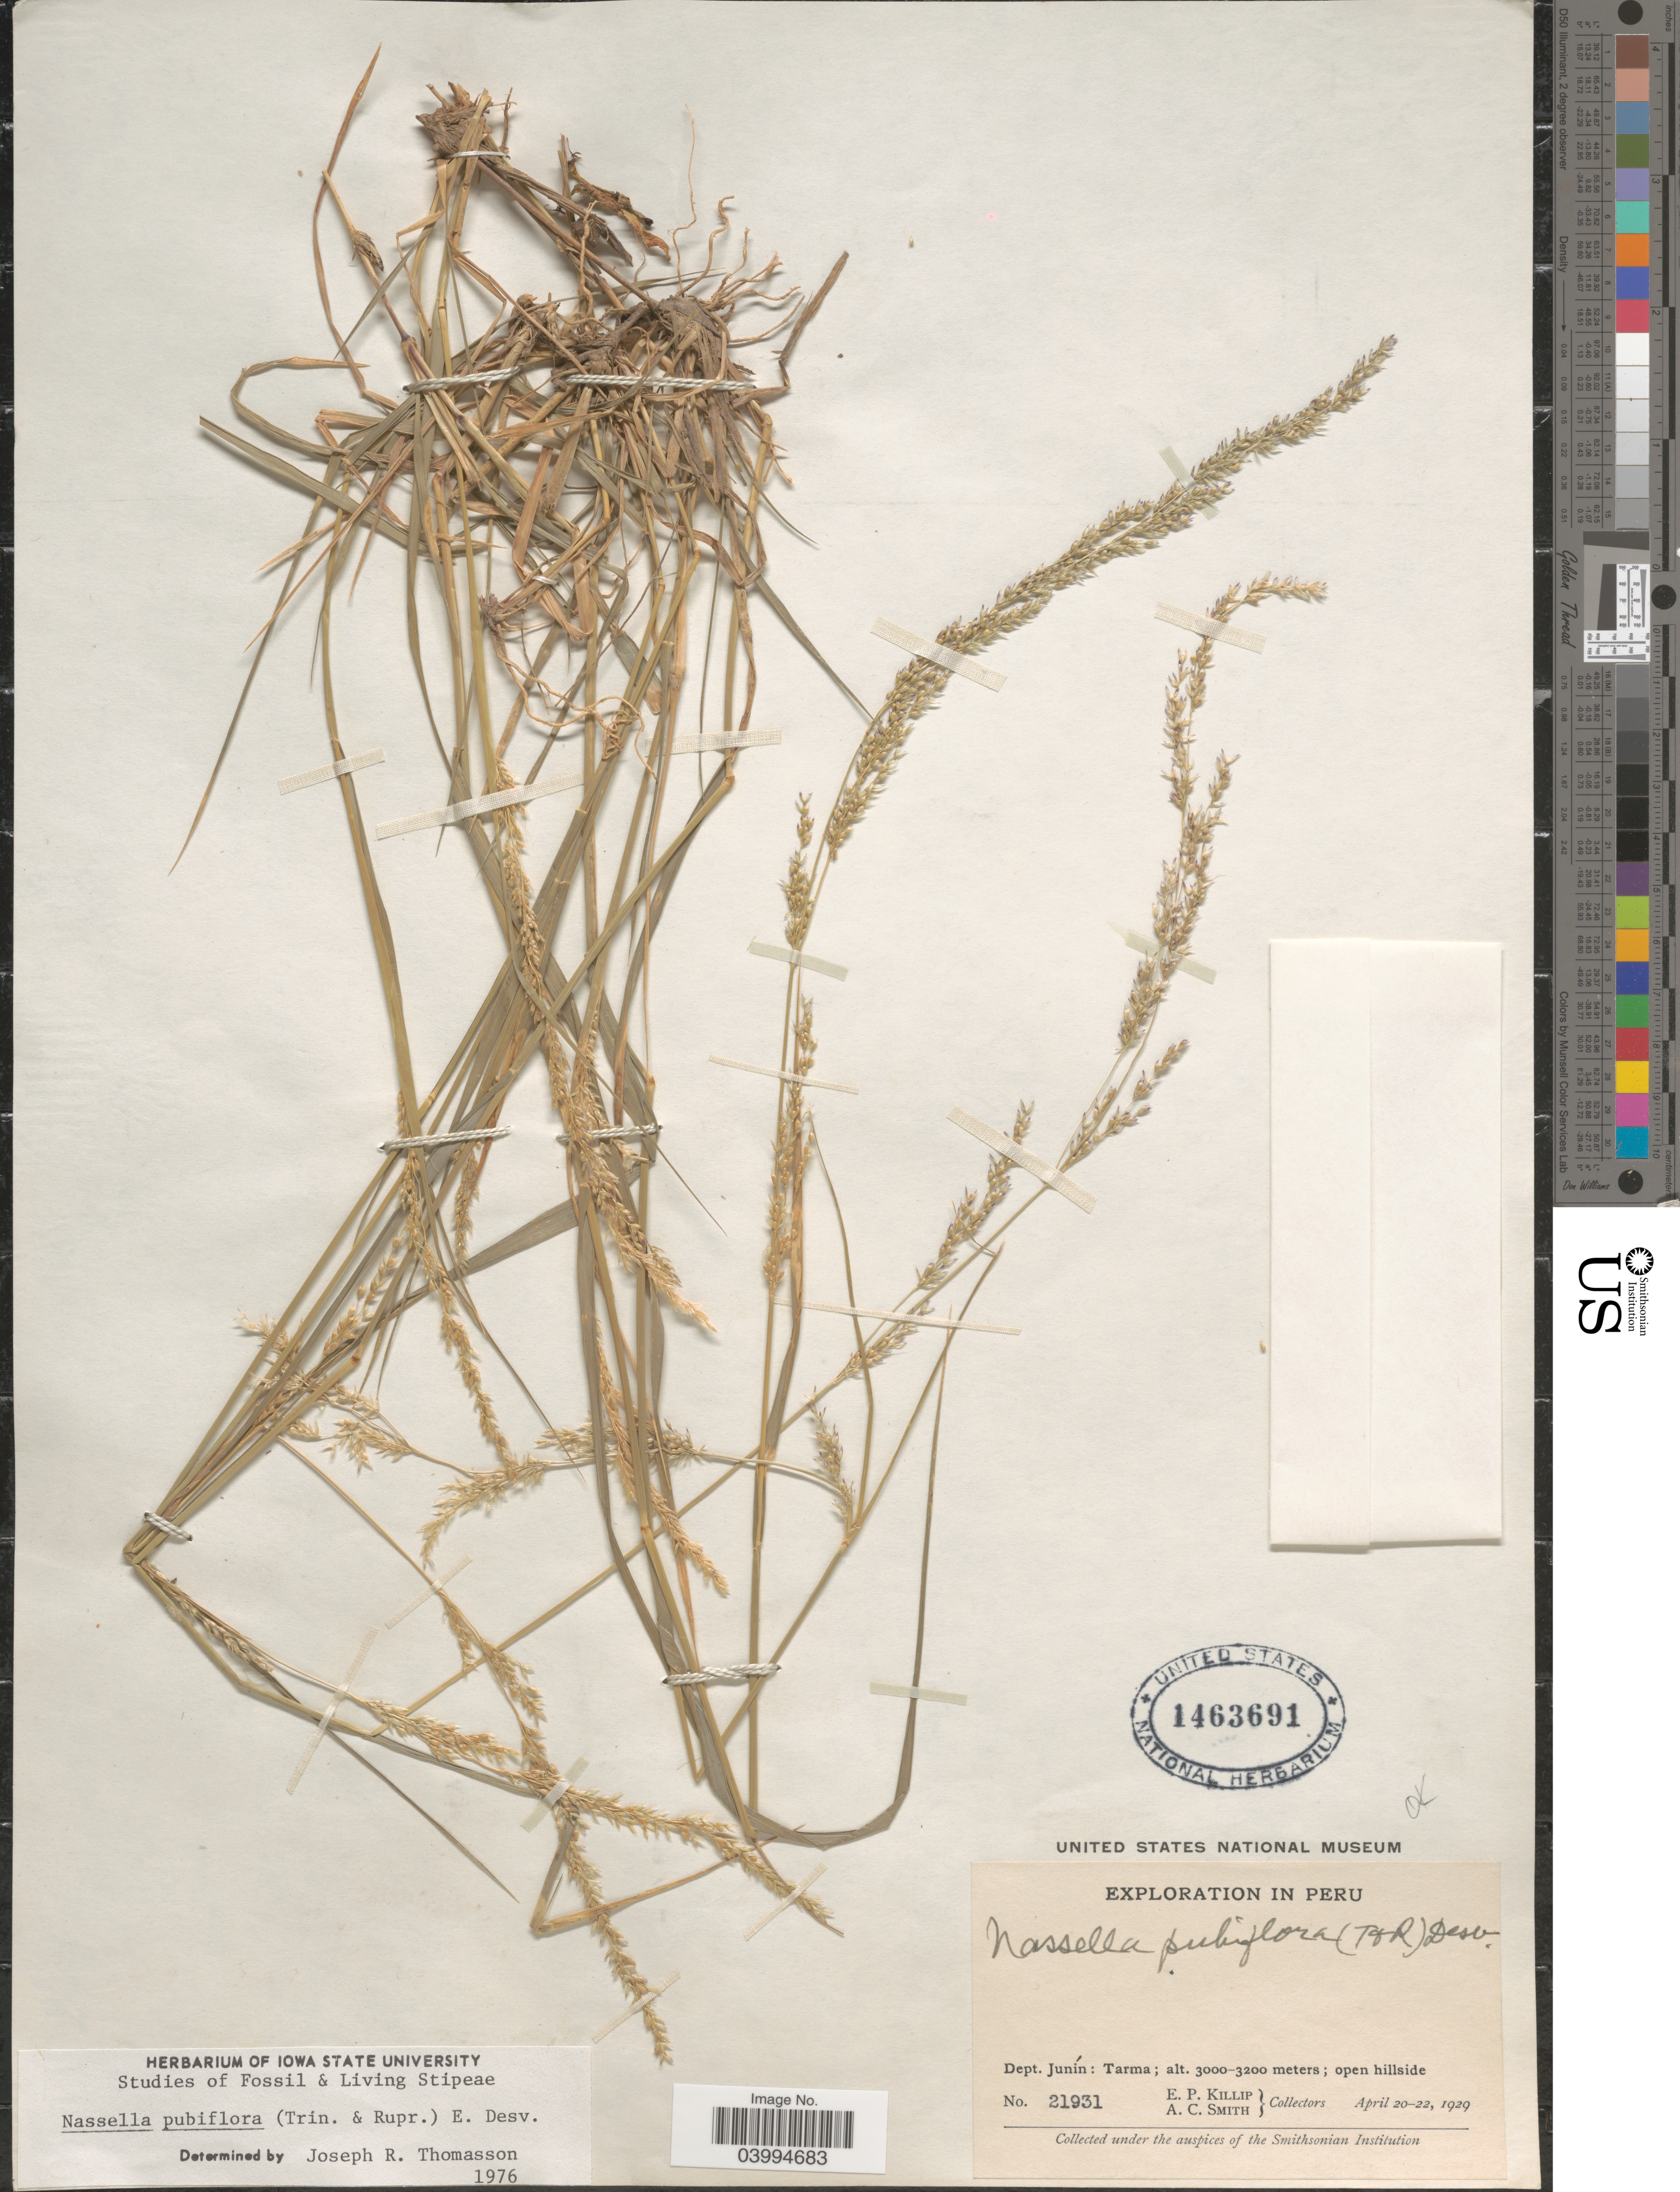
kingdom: Plantae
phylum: Tracheophyta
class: Liliopsida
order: Poales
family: Poaceae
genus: Nassella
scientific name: Nassella pubiflora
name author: (Trin. & Rupr.) É. Desv.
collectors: E. P. Killip & A. C. Smith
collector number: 21931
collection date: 1929-04-20/1929-04-22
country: Peru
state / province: Junín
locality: Dept. Junín: Tarma.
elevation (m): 3000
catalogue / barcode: US 1463691